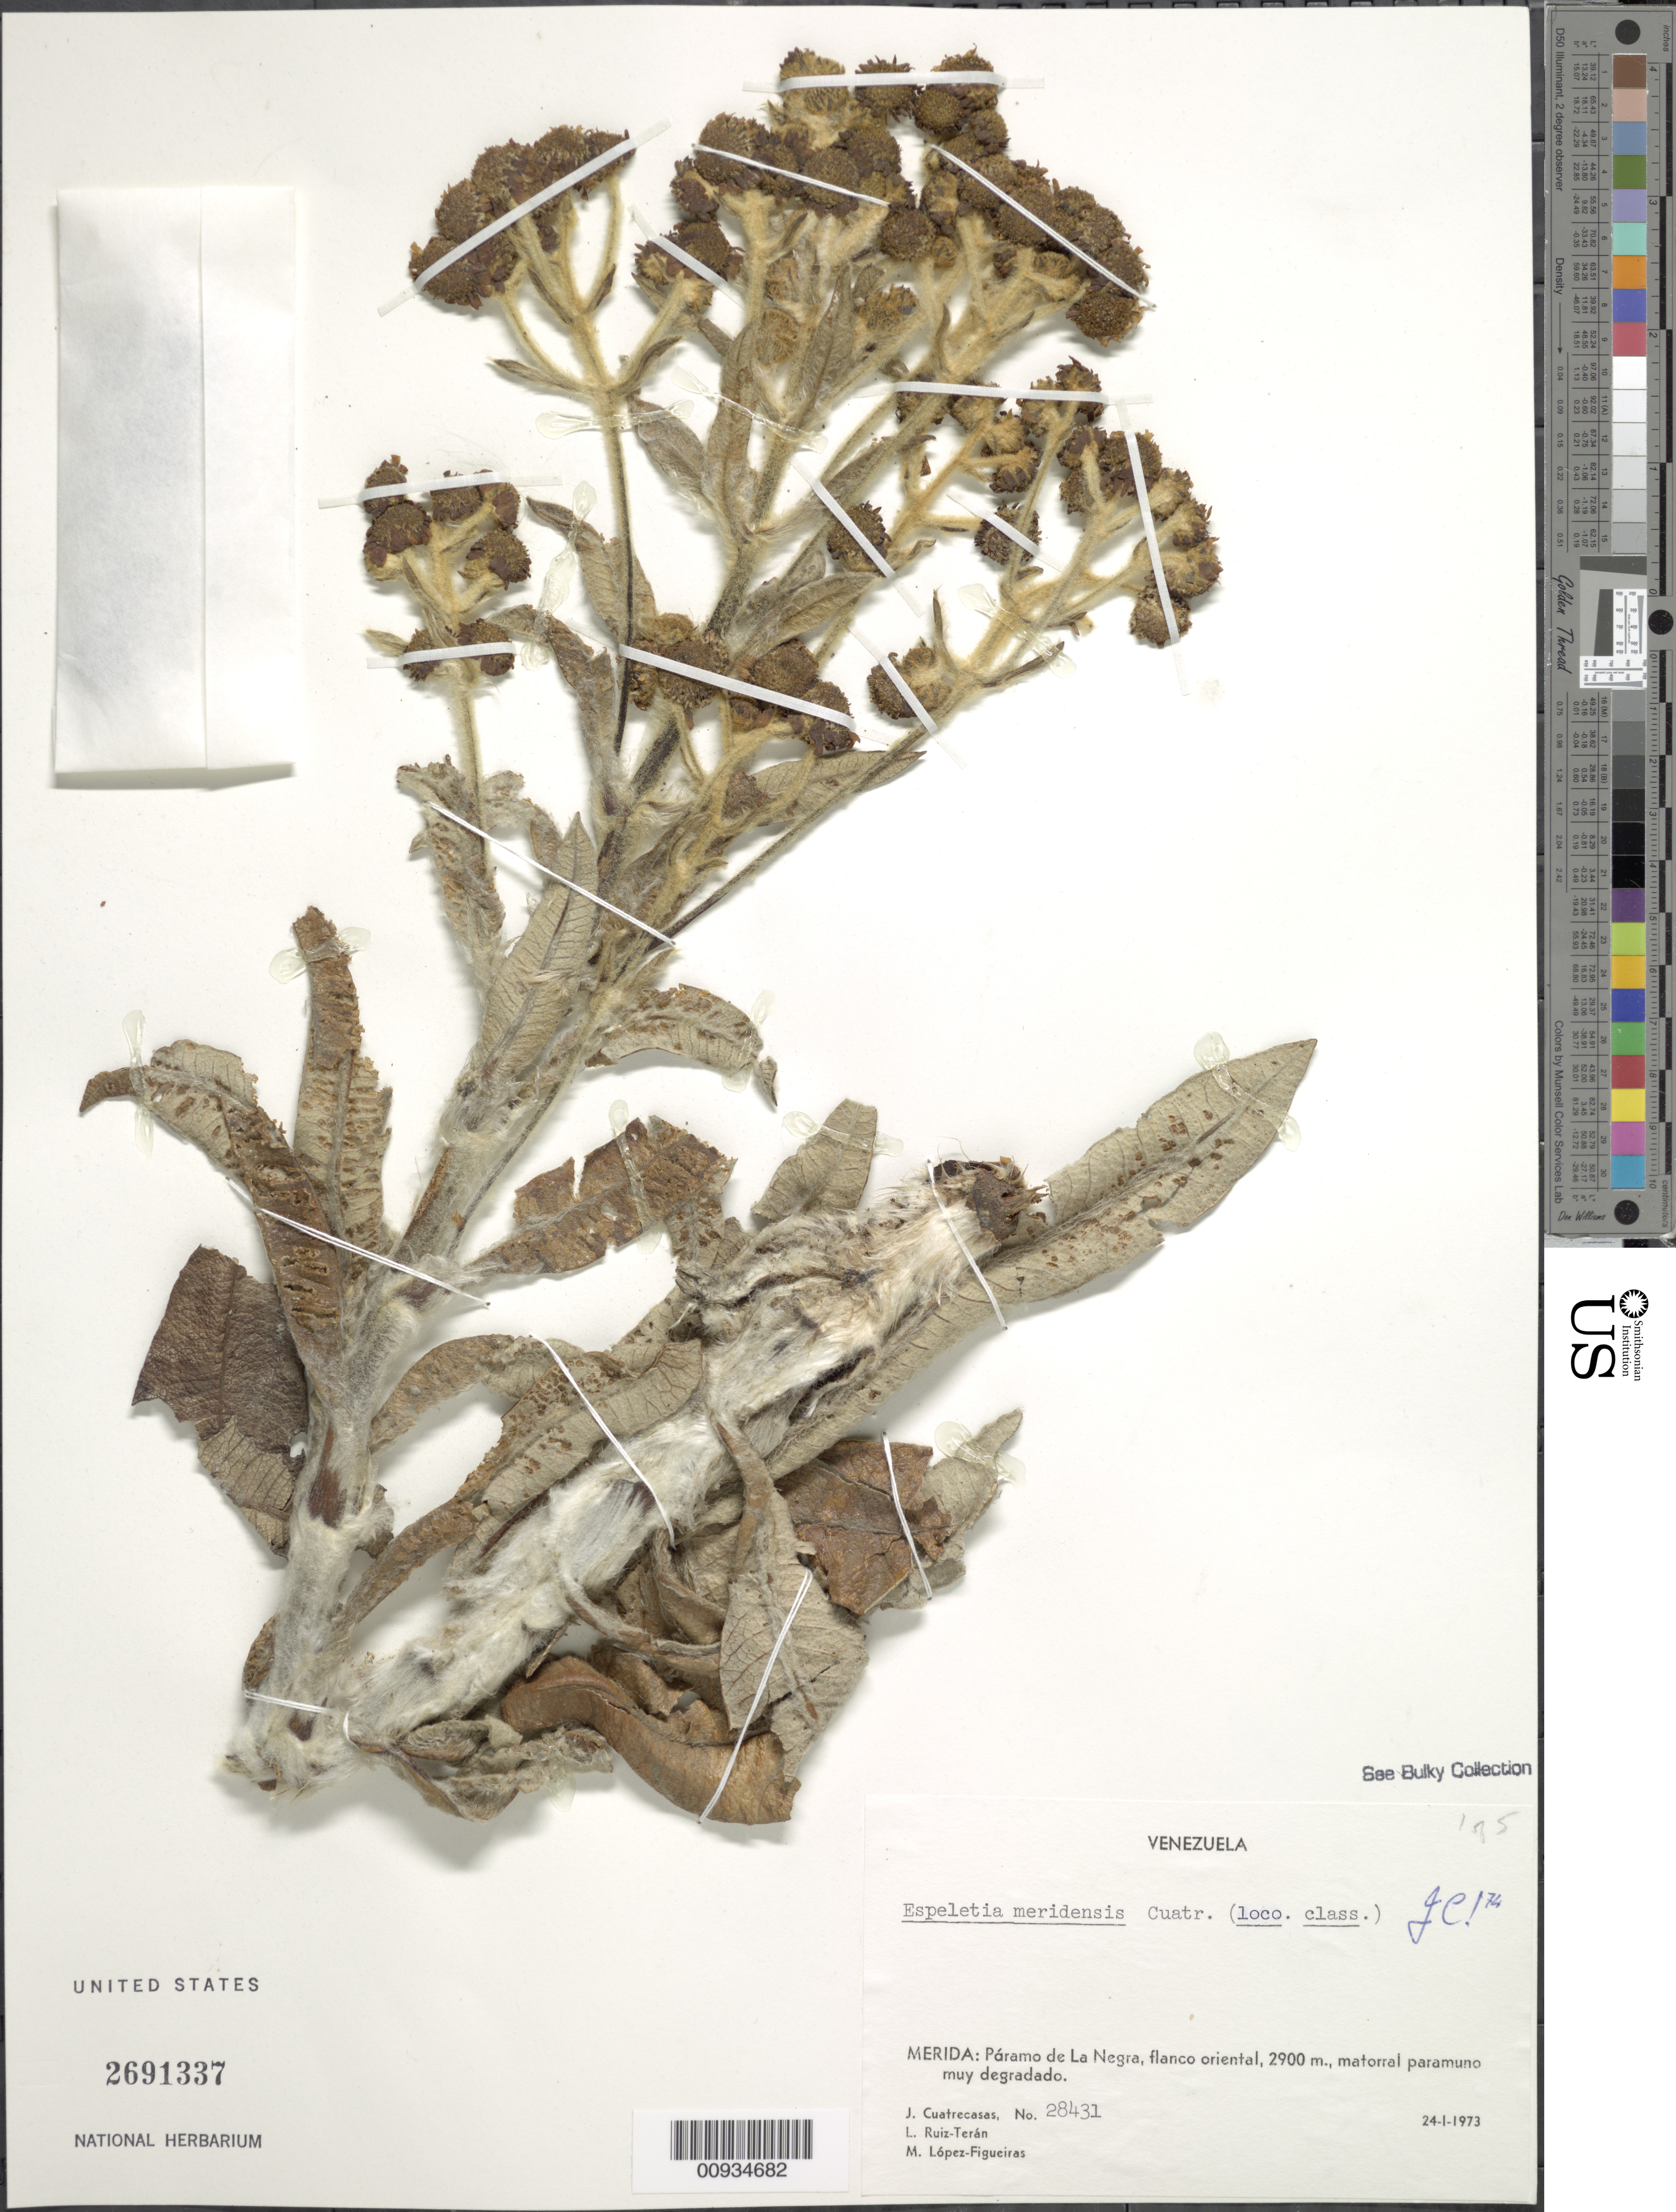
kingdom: Plantae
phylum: Tracheophyta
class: Magnoliopsida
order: Asterales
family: Asteraceae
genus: Espeletiopsis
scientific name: Espeletiopsis meridensis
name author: (Cuatrec.) Cuatrec.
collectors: J. Cuatrecasas, L. E. Ruíz-Terán & M. López Figueiras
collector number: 28431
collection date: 1973-01-24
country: Venezuela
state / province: Mérida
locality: Merida: Paramo de La Negra,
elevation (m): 2900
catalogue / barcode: US 2691337